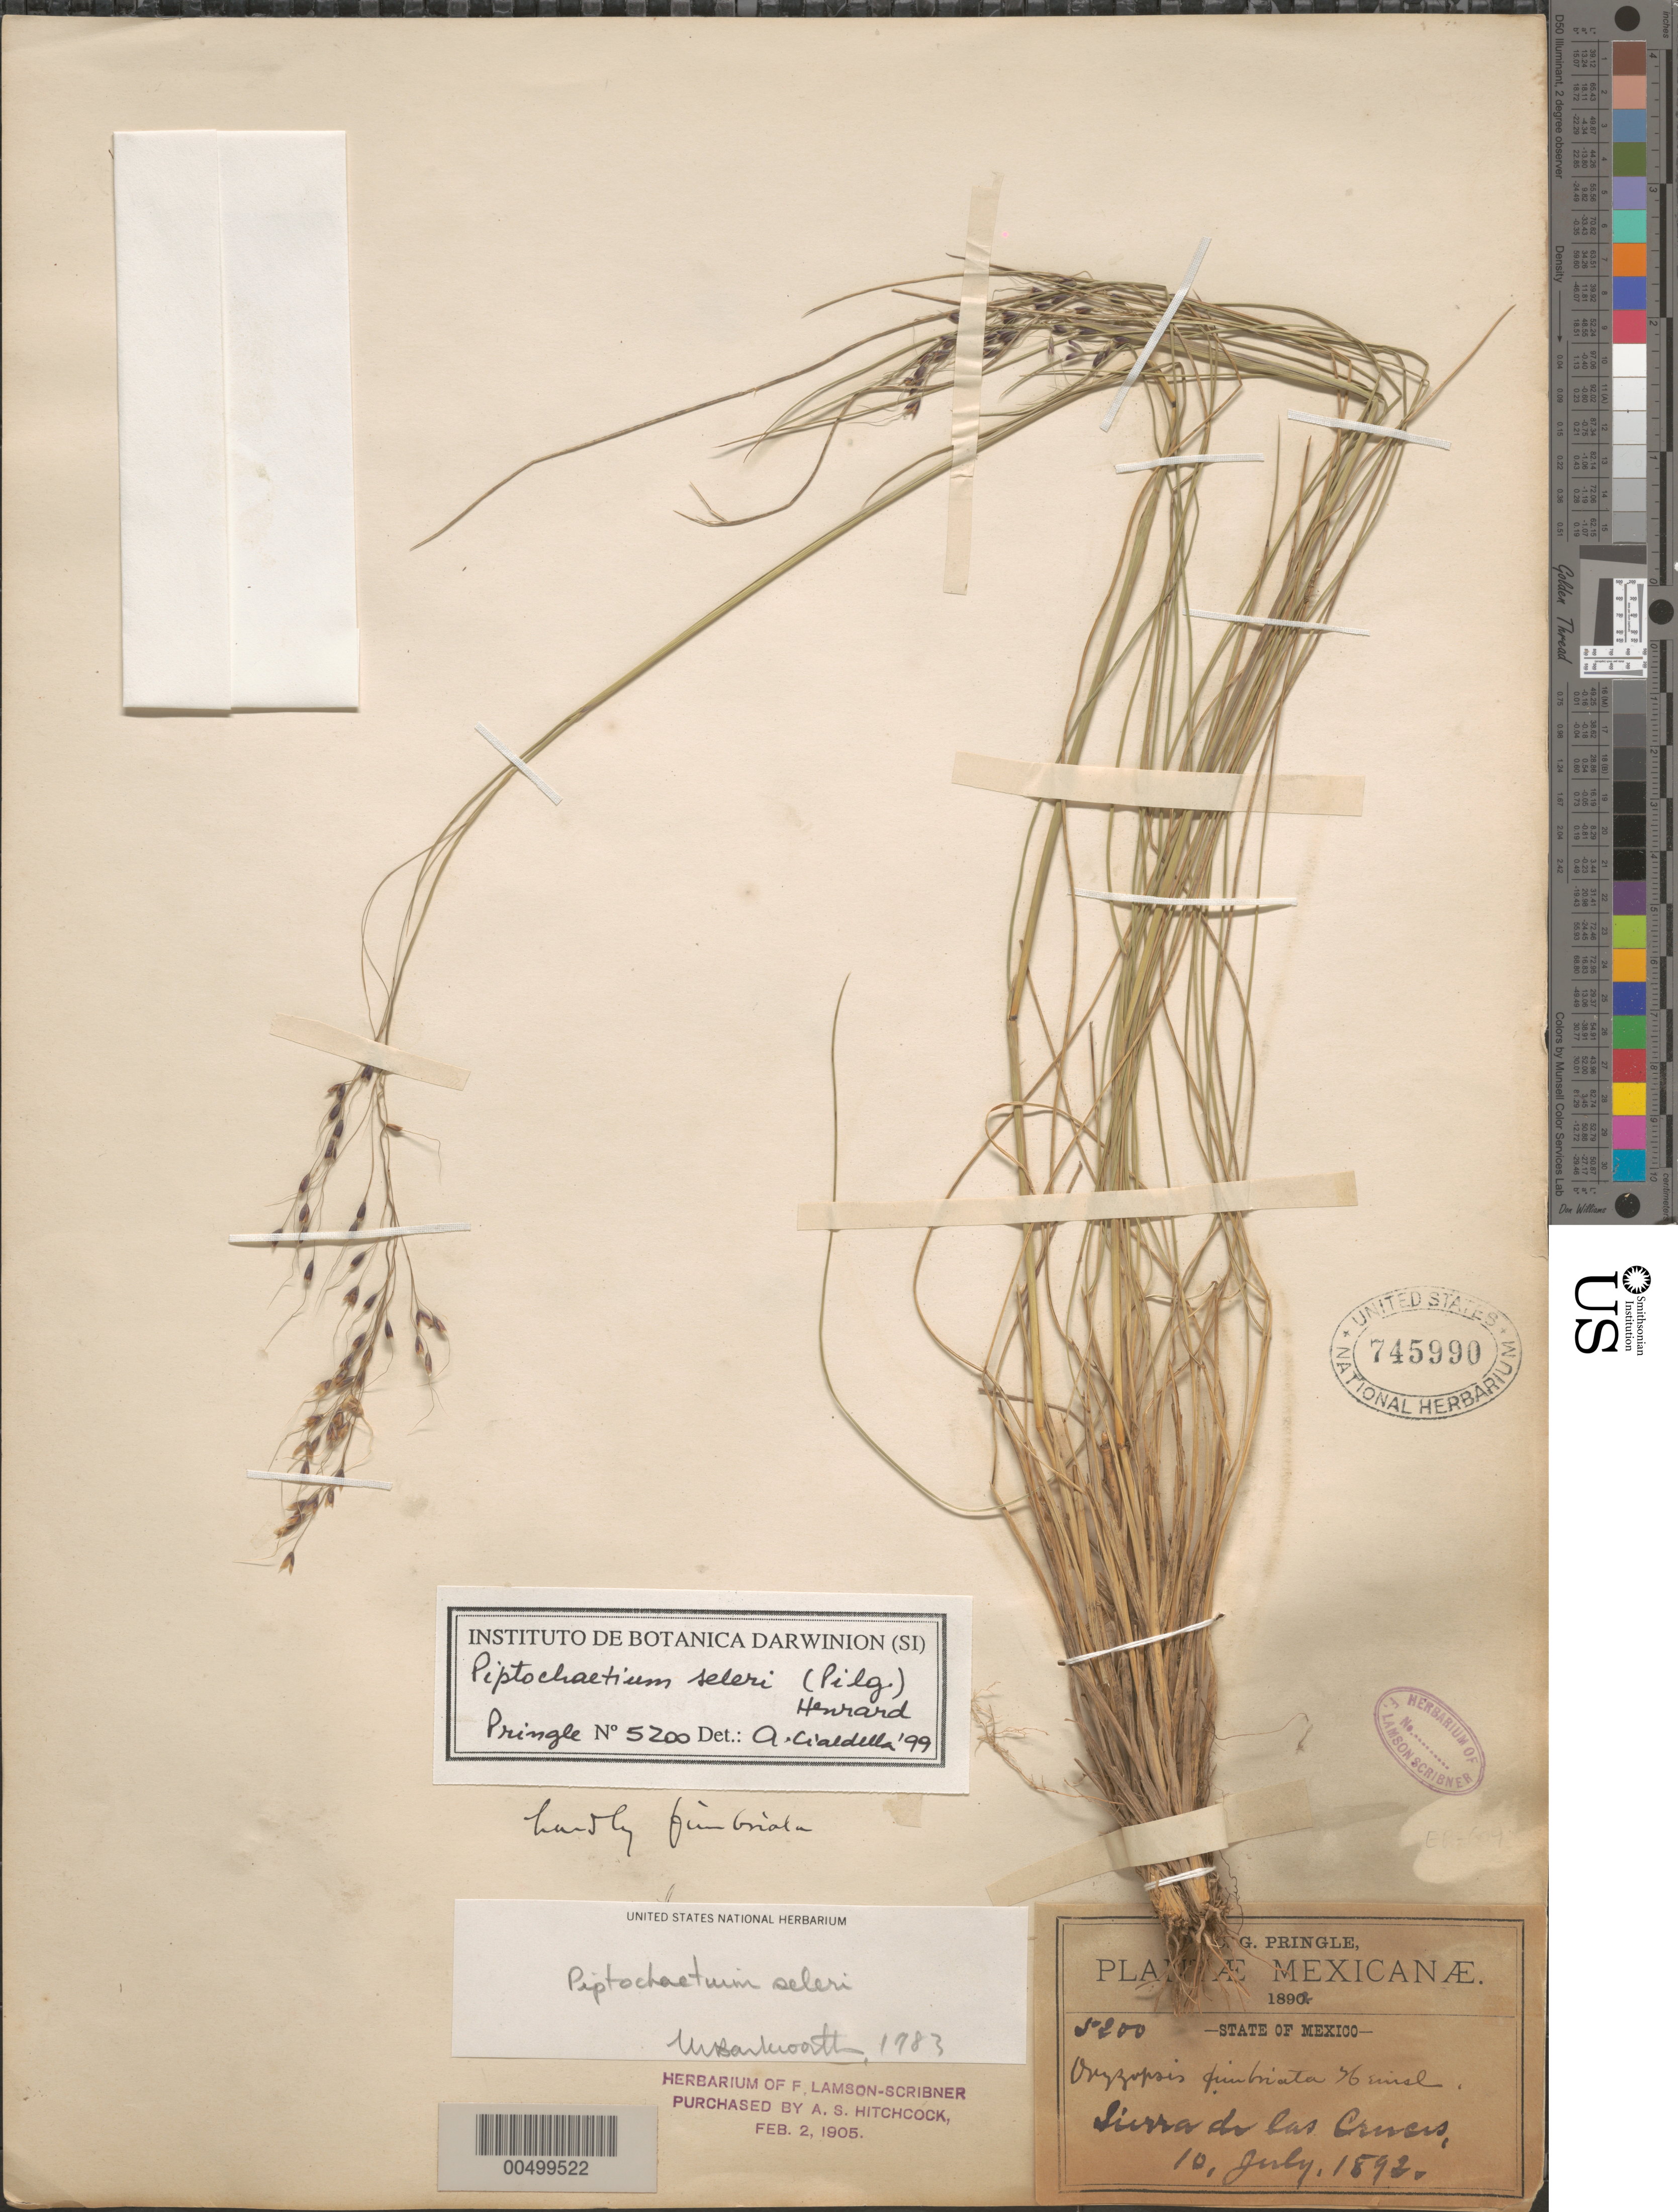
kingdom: Plantae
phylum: Tracheophyta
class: Liliopsida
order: Poales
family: Poaceae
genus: Piptochaetium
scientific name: Piptochaetium seleri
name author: (Pilg.) Henr.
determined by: Barkworth, M. E.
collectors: C. G. Pringle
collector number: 5200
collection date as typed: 10 Jul 1892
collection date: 1892-07-10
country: Mexico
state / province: México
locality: Sierra de las Cruces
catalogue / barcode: US 745990